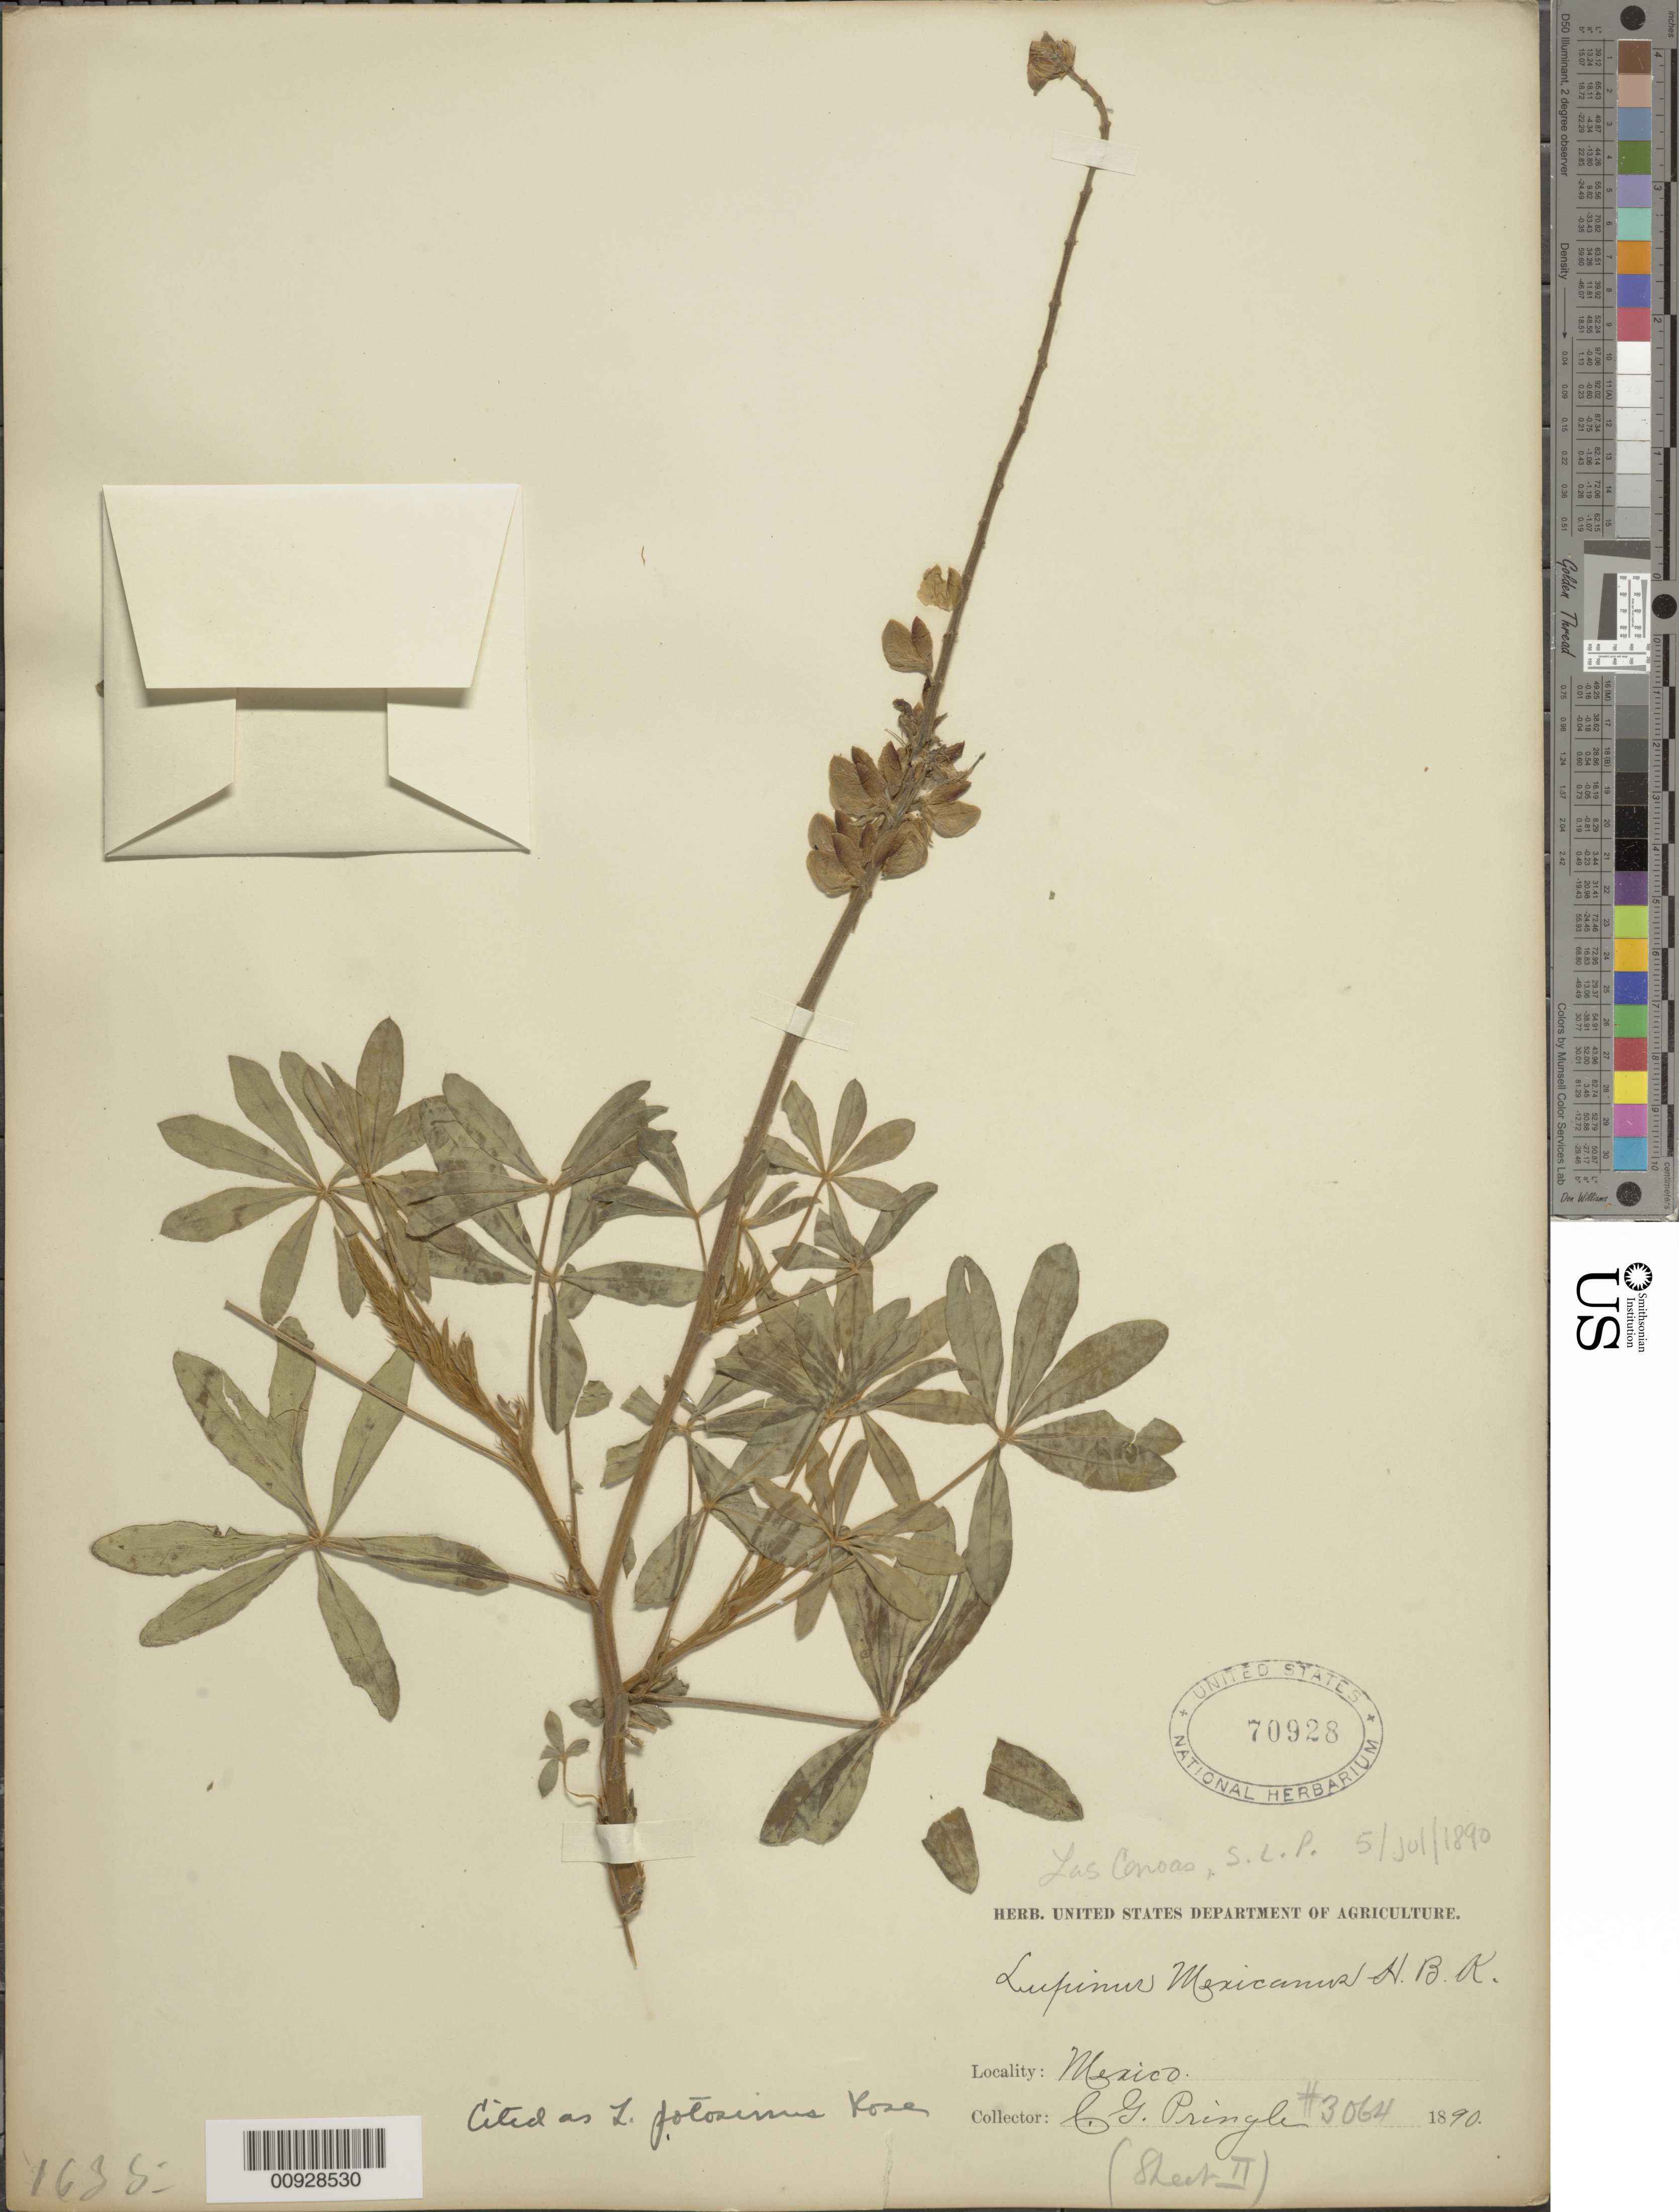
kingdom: Plantae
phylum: Tracheophyta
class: Magnoliopsida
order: Fabales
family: Fabaceae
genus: Lupinus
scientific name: Lupinus potosinus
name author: Rose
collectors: C. G. Pringle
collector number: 3064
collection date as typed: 05 Jul 1890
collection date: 1890-07-05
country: Mexico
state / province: San Luis Potosí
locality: Las Canoas.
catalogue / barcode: US 70928